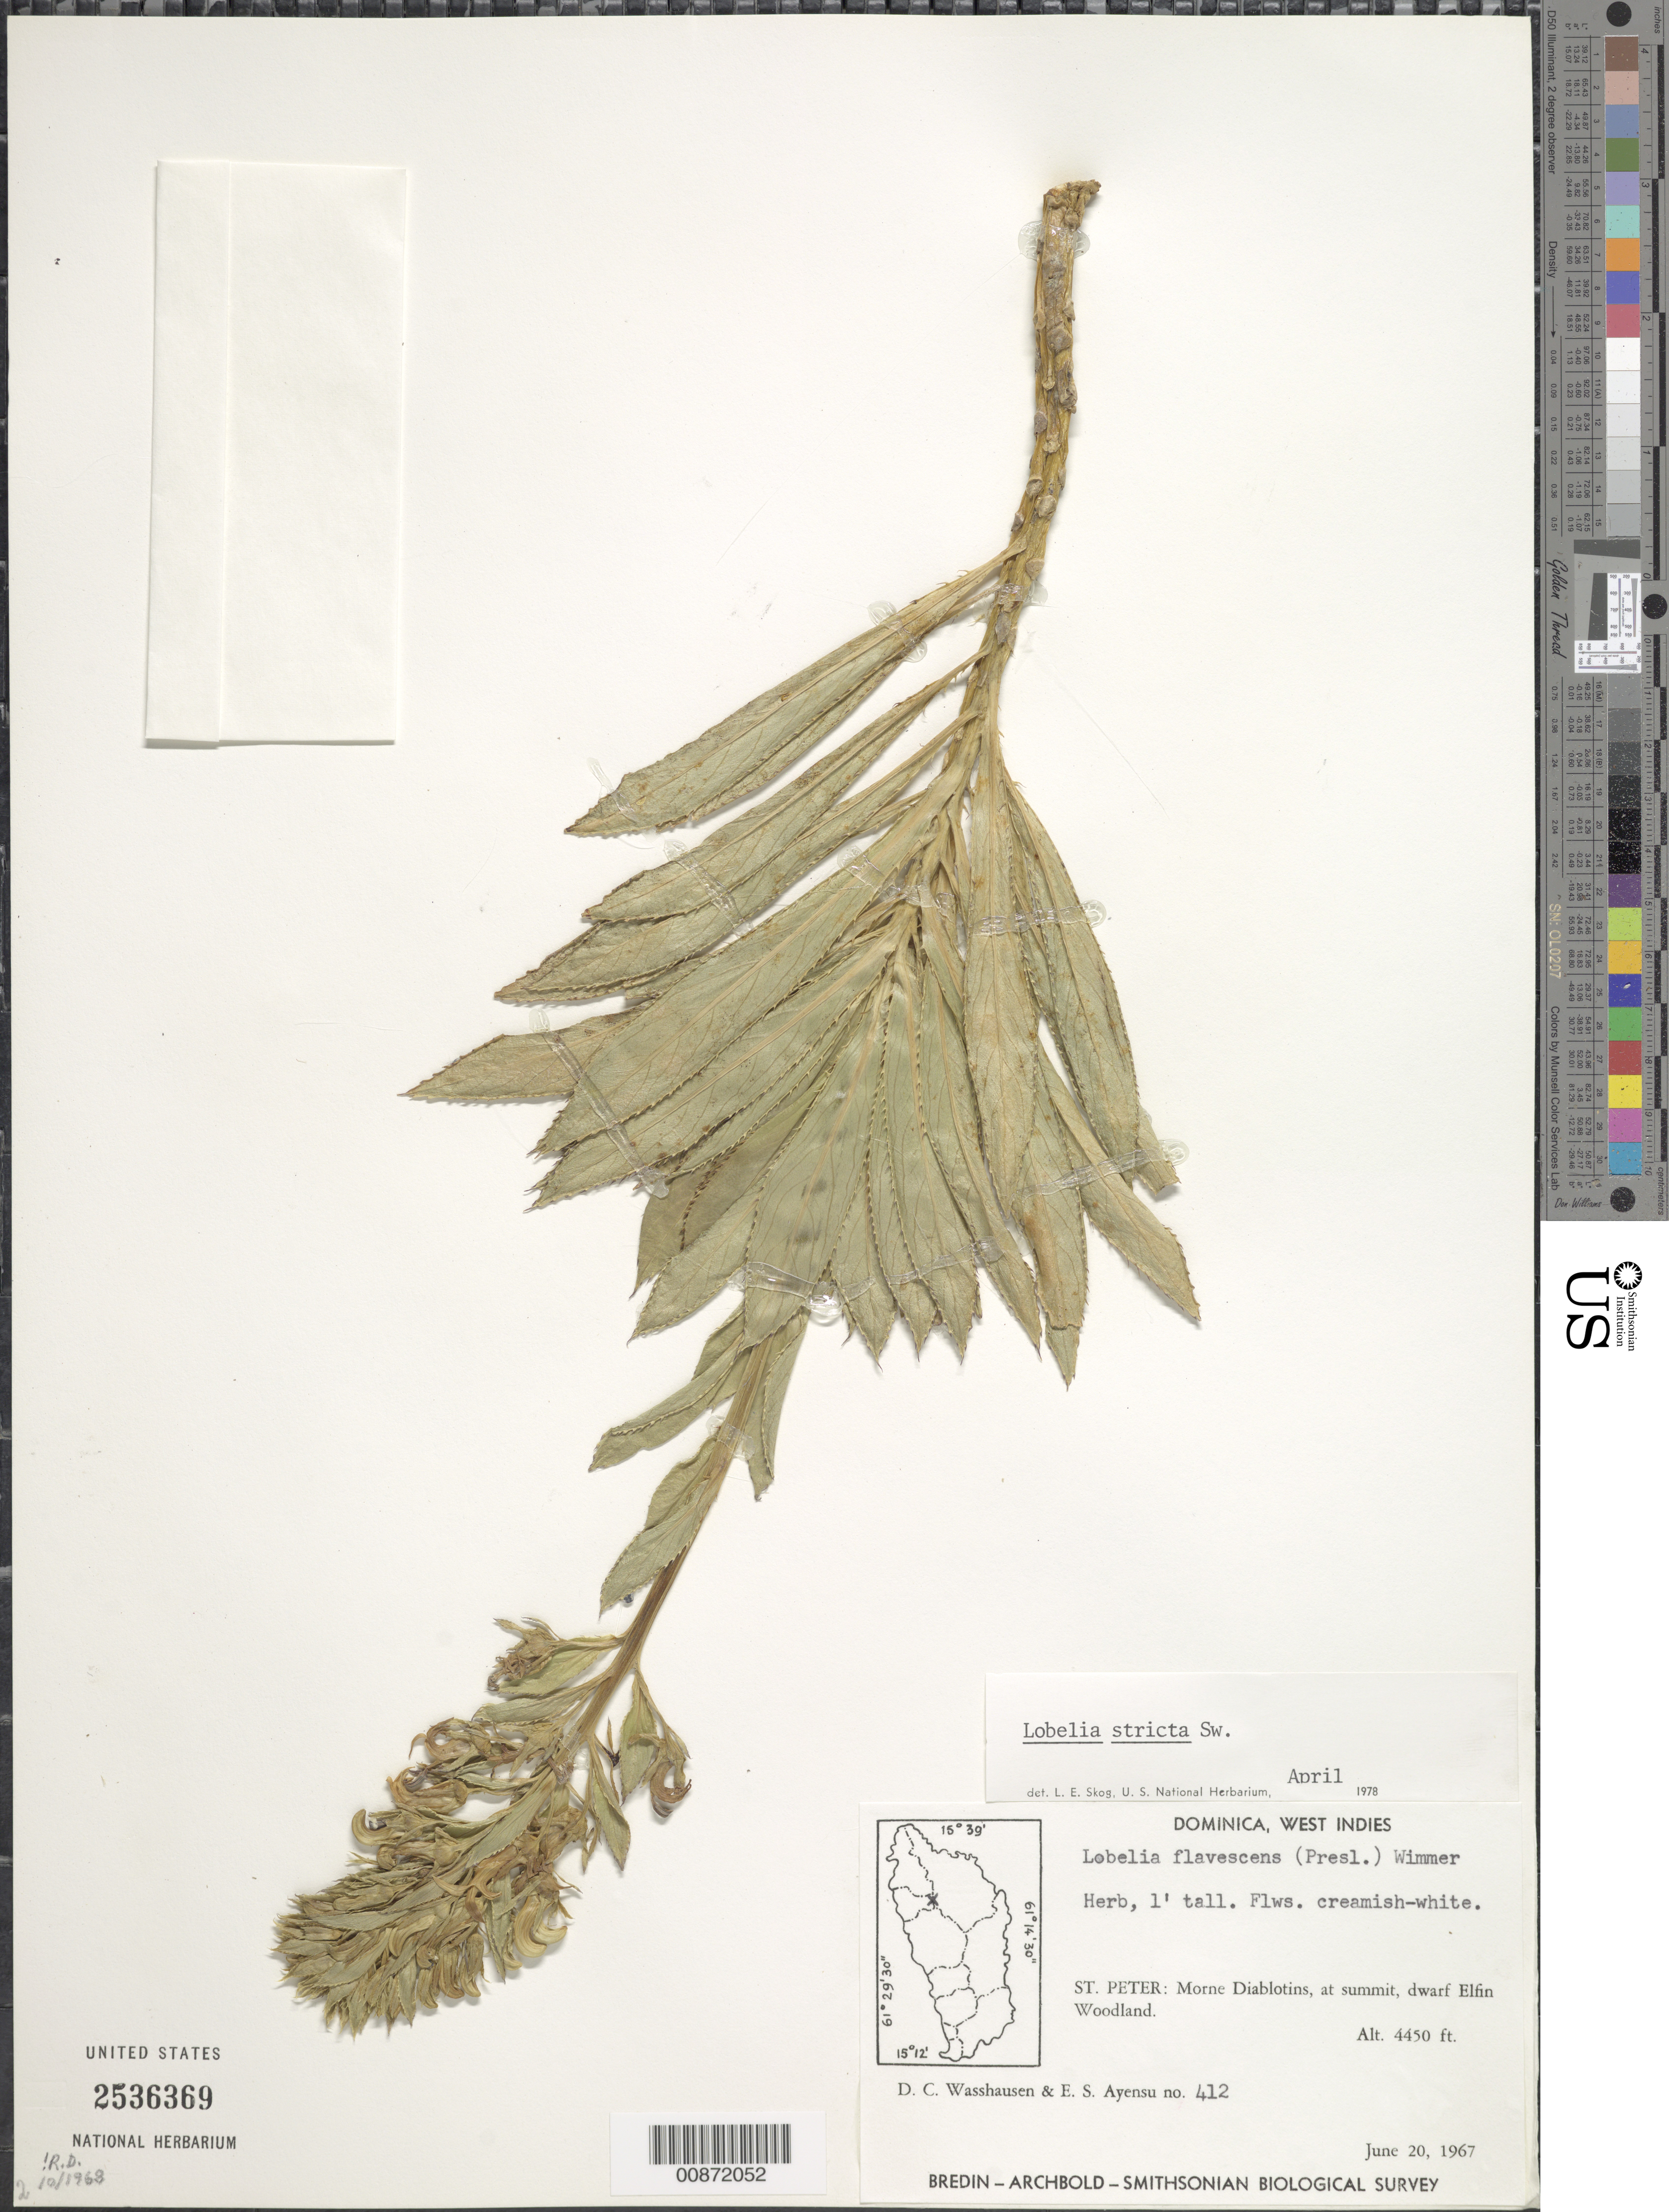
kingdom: Plantae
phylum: Tracheophyta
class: Magnoliopsida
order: Asterales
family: Campanulaceae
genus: Lobelia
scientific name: Lobelia stricta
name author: Sw.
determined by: Skog, Laurence E.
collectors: D. C. Wasshausen & E. S. Ayensu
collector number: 412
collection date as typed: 20 Jun 1967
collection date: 1967-06-20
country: Dominica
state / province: St. Peter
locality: Morne Diablotins, at summit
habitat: Dwarf Elfin Woodland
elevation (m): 1356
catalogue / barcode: US 2536369